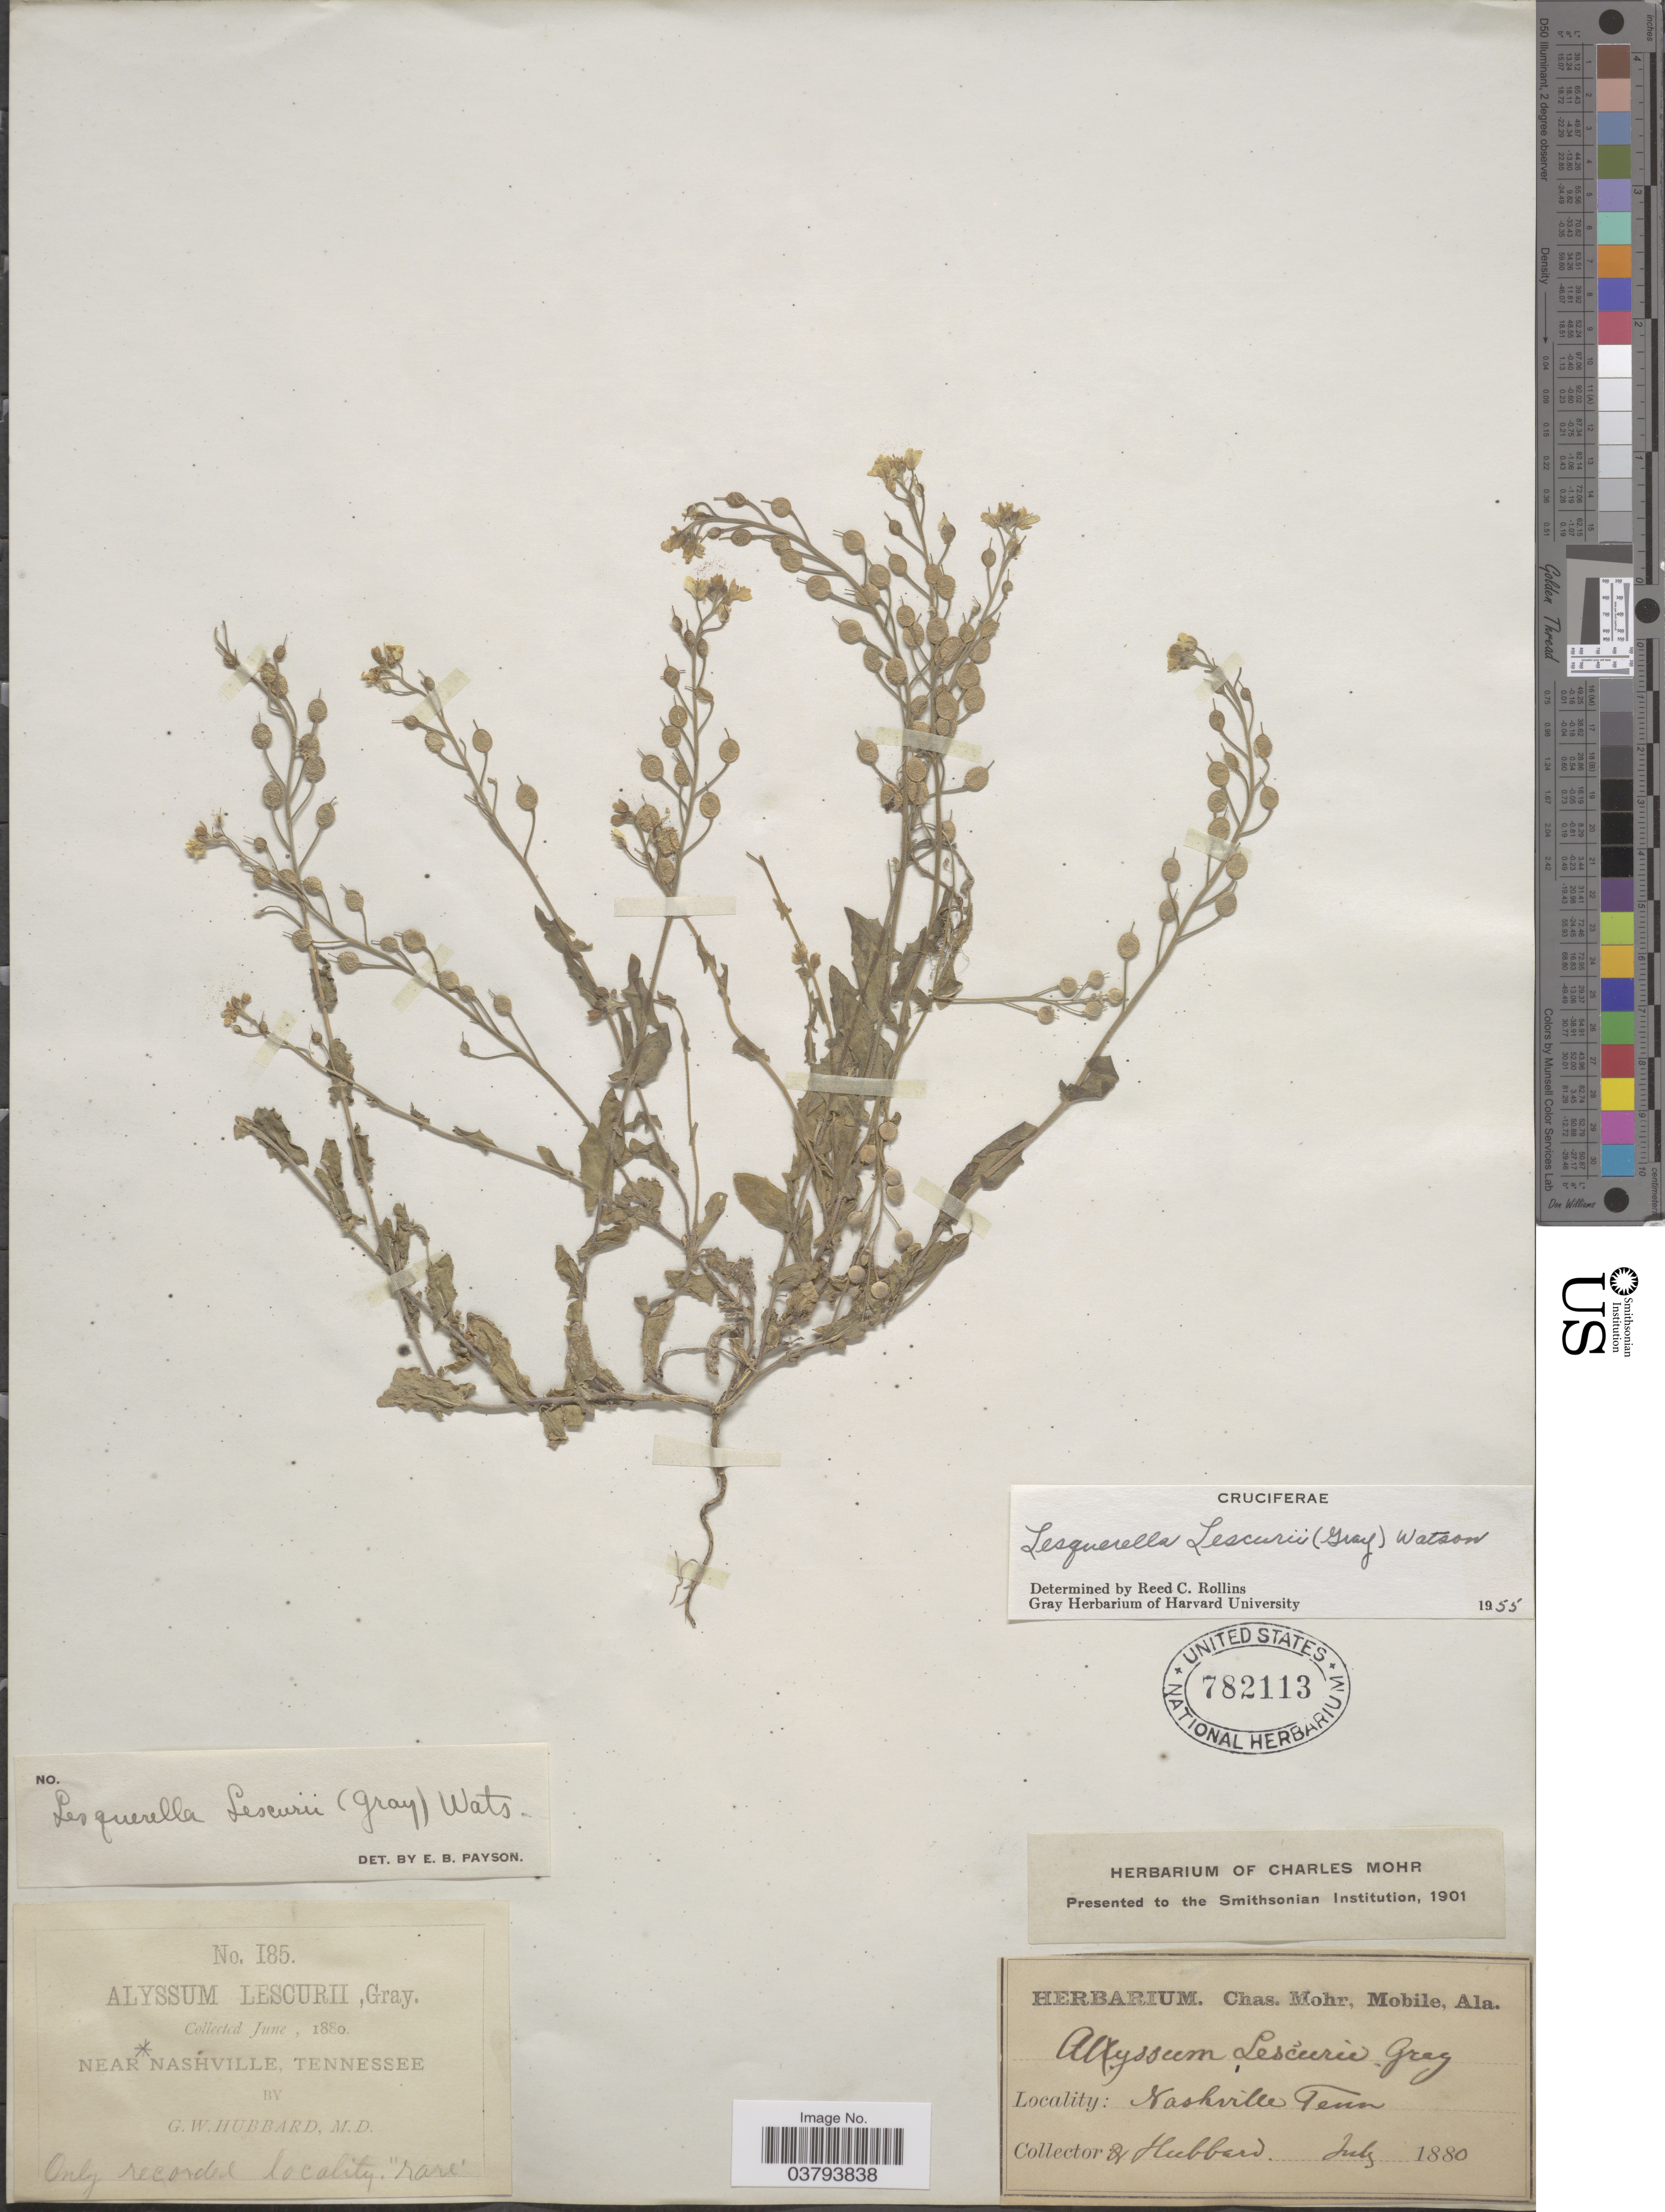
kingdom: Plantae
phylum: Tracheophyta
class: Magnoliopsida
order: Brassicales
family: Brassicaceae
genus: Lesquerella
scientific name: Lesquerella lescurii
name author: (A. Gray) S. Watson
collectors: G. W. Hubbard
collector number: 185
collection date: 1880-07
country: United States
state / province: Tennessee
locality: Near Nashville.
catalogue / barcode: US 782113